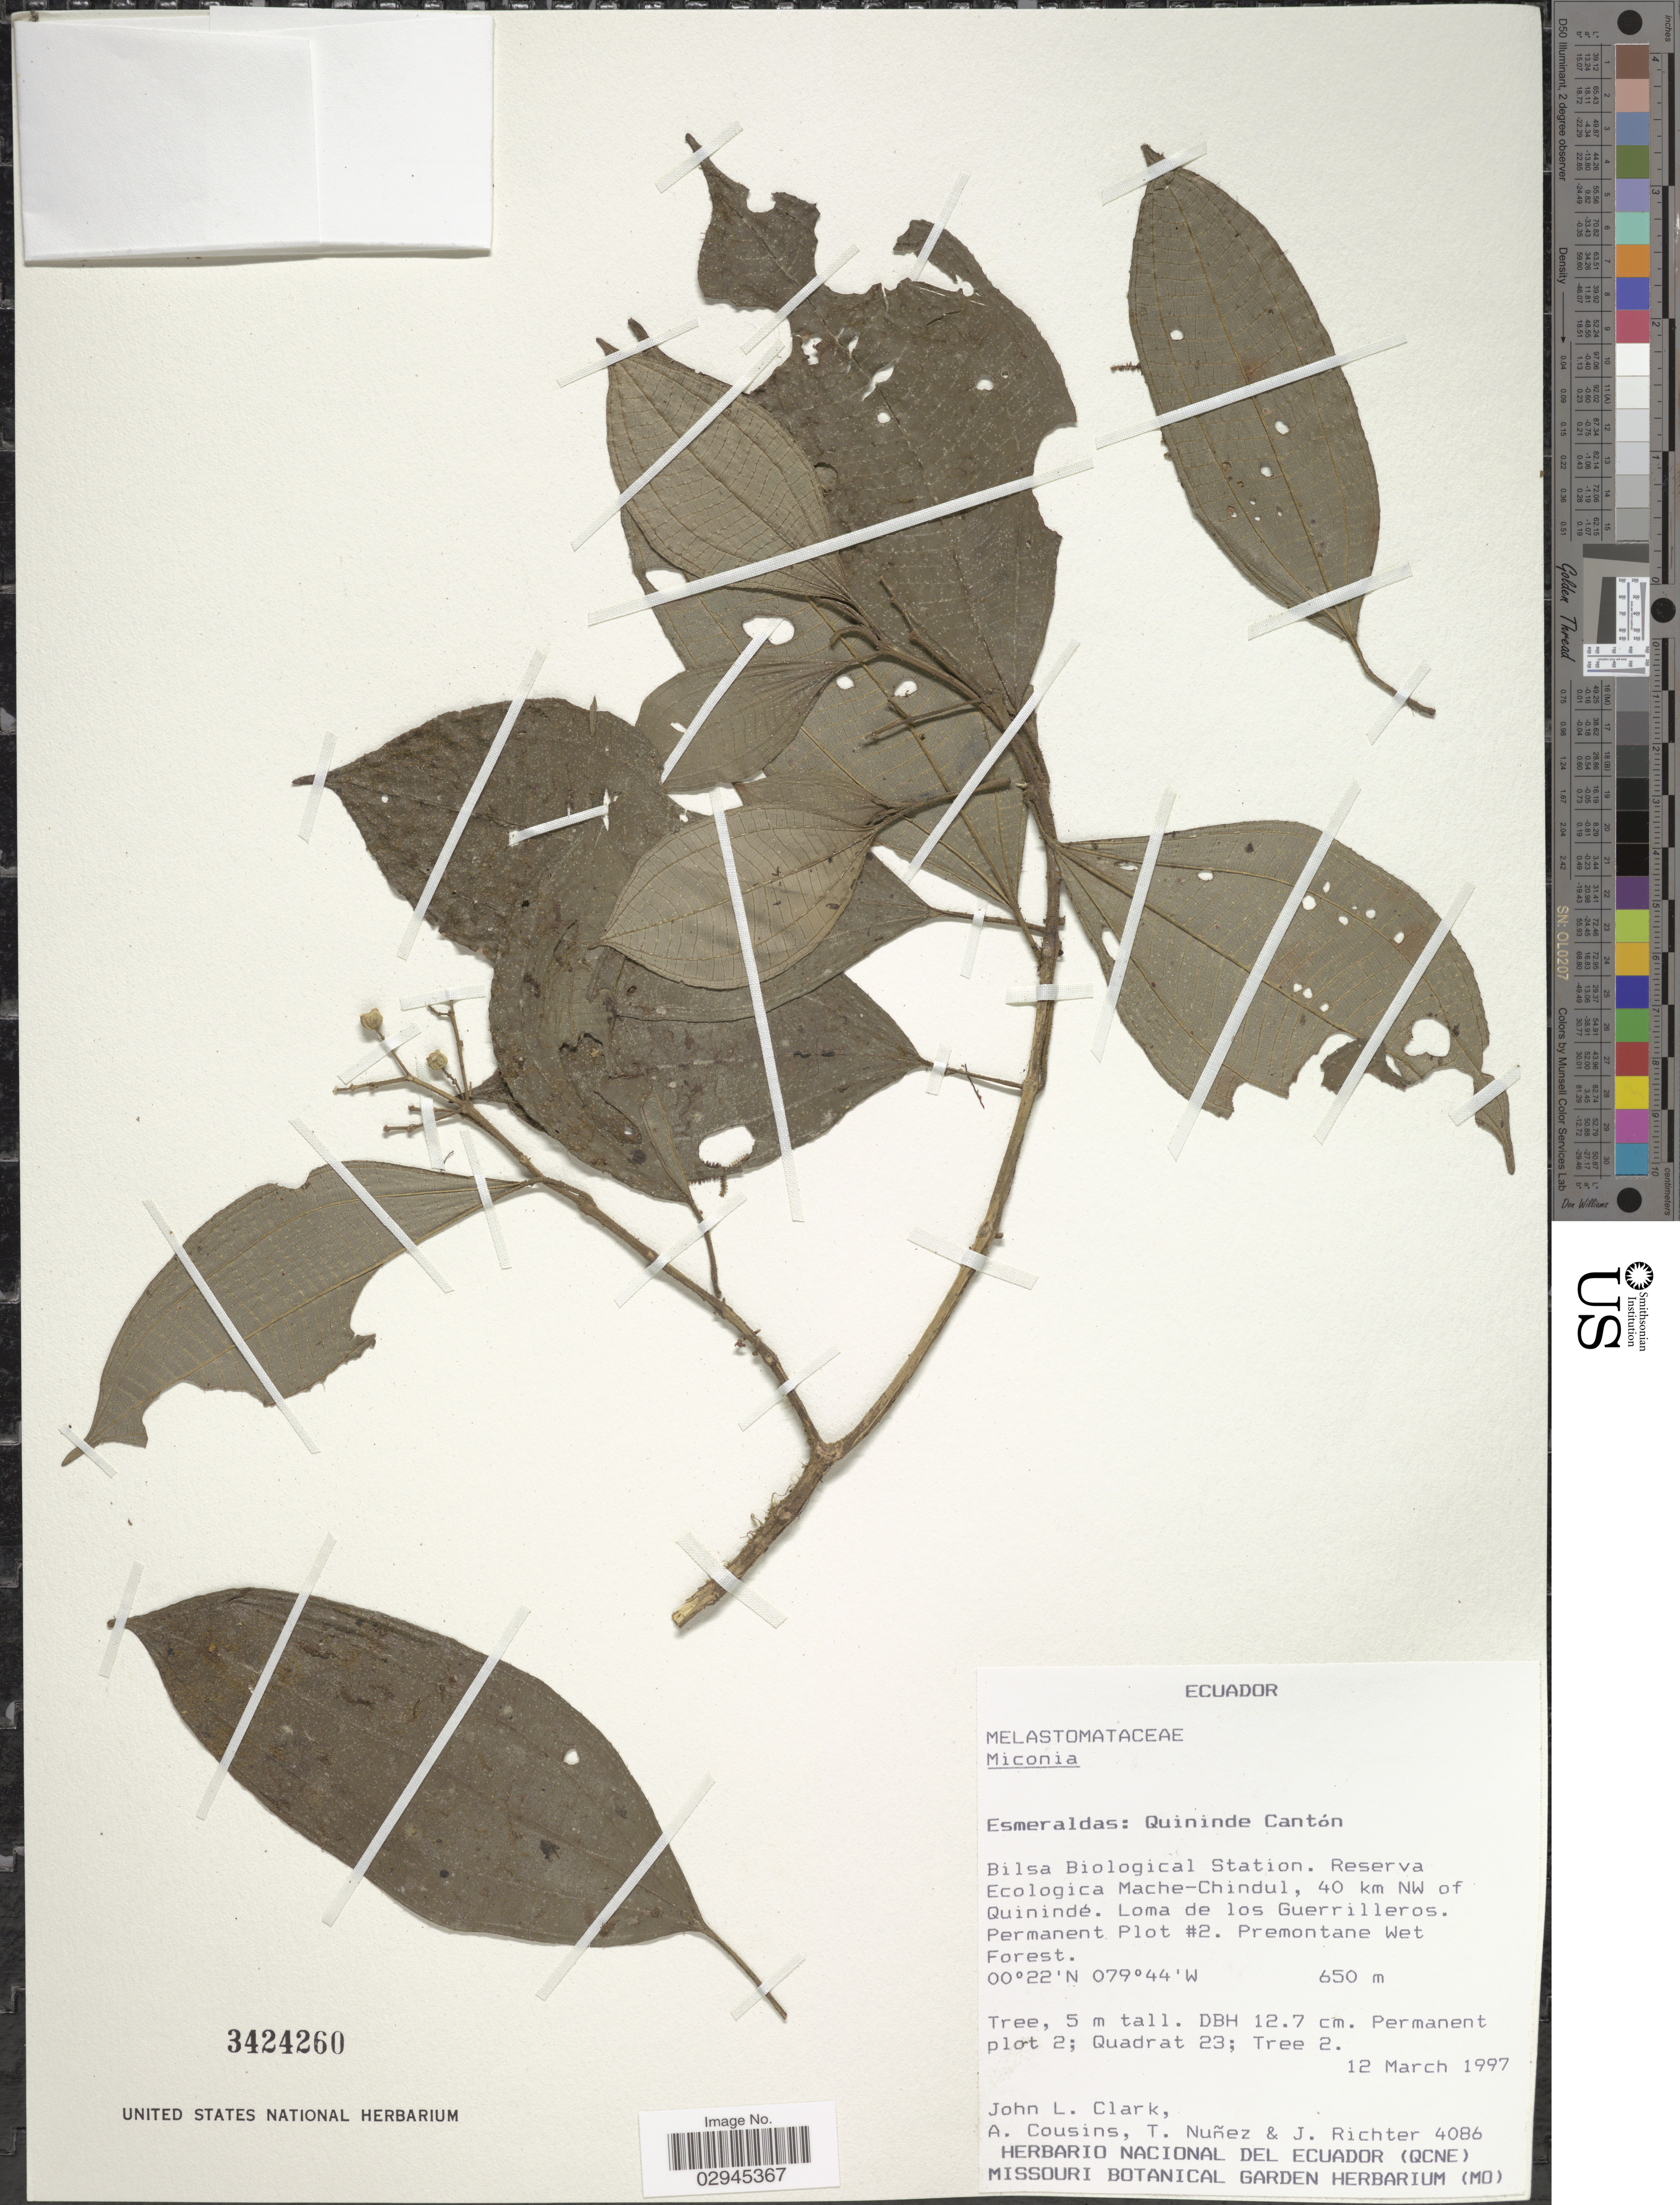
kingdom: Plantae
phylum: Tracheophyta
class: Magnoliopsida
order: Myrtales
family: Melastomataceae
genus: Miconia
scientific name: Miconia sp.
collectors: J. L. Clark, A. Cousins, T. Núñez & J. Richter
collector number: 4086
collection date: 1997-03-12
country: Ecuador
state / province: Esmeraldas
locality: Quininde Cantón. Bilsa Biological Station. Reserva Ecologica Mache-Chindul, 40 km NW of Quinindé. Loma de los Guerrilleros. Permanent Plot #2. Premontane Wet Forest.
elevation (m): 650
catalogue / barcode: US 3424260